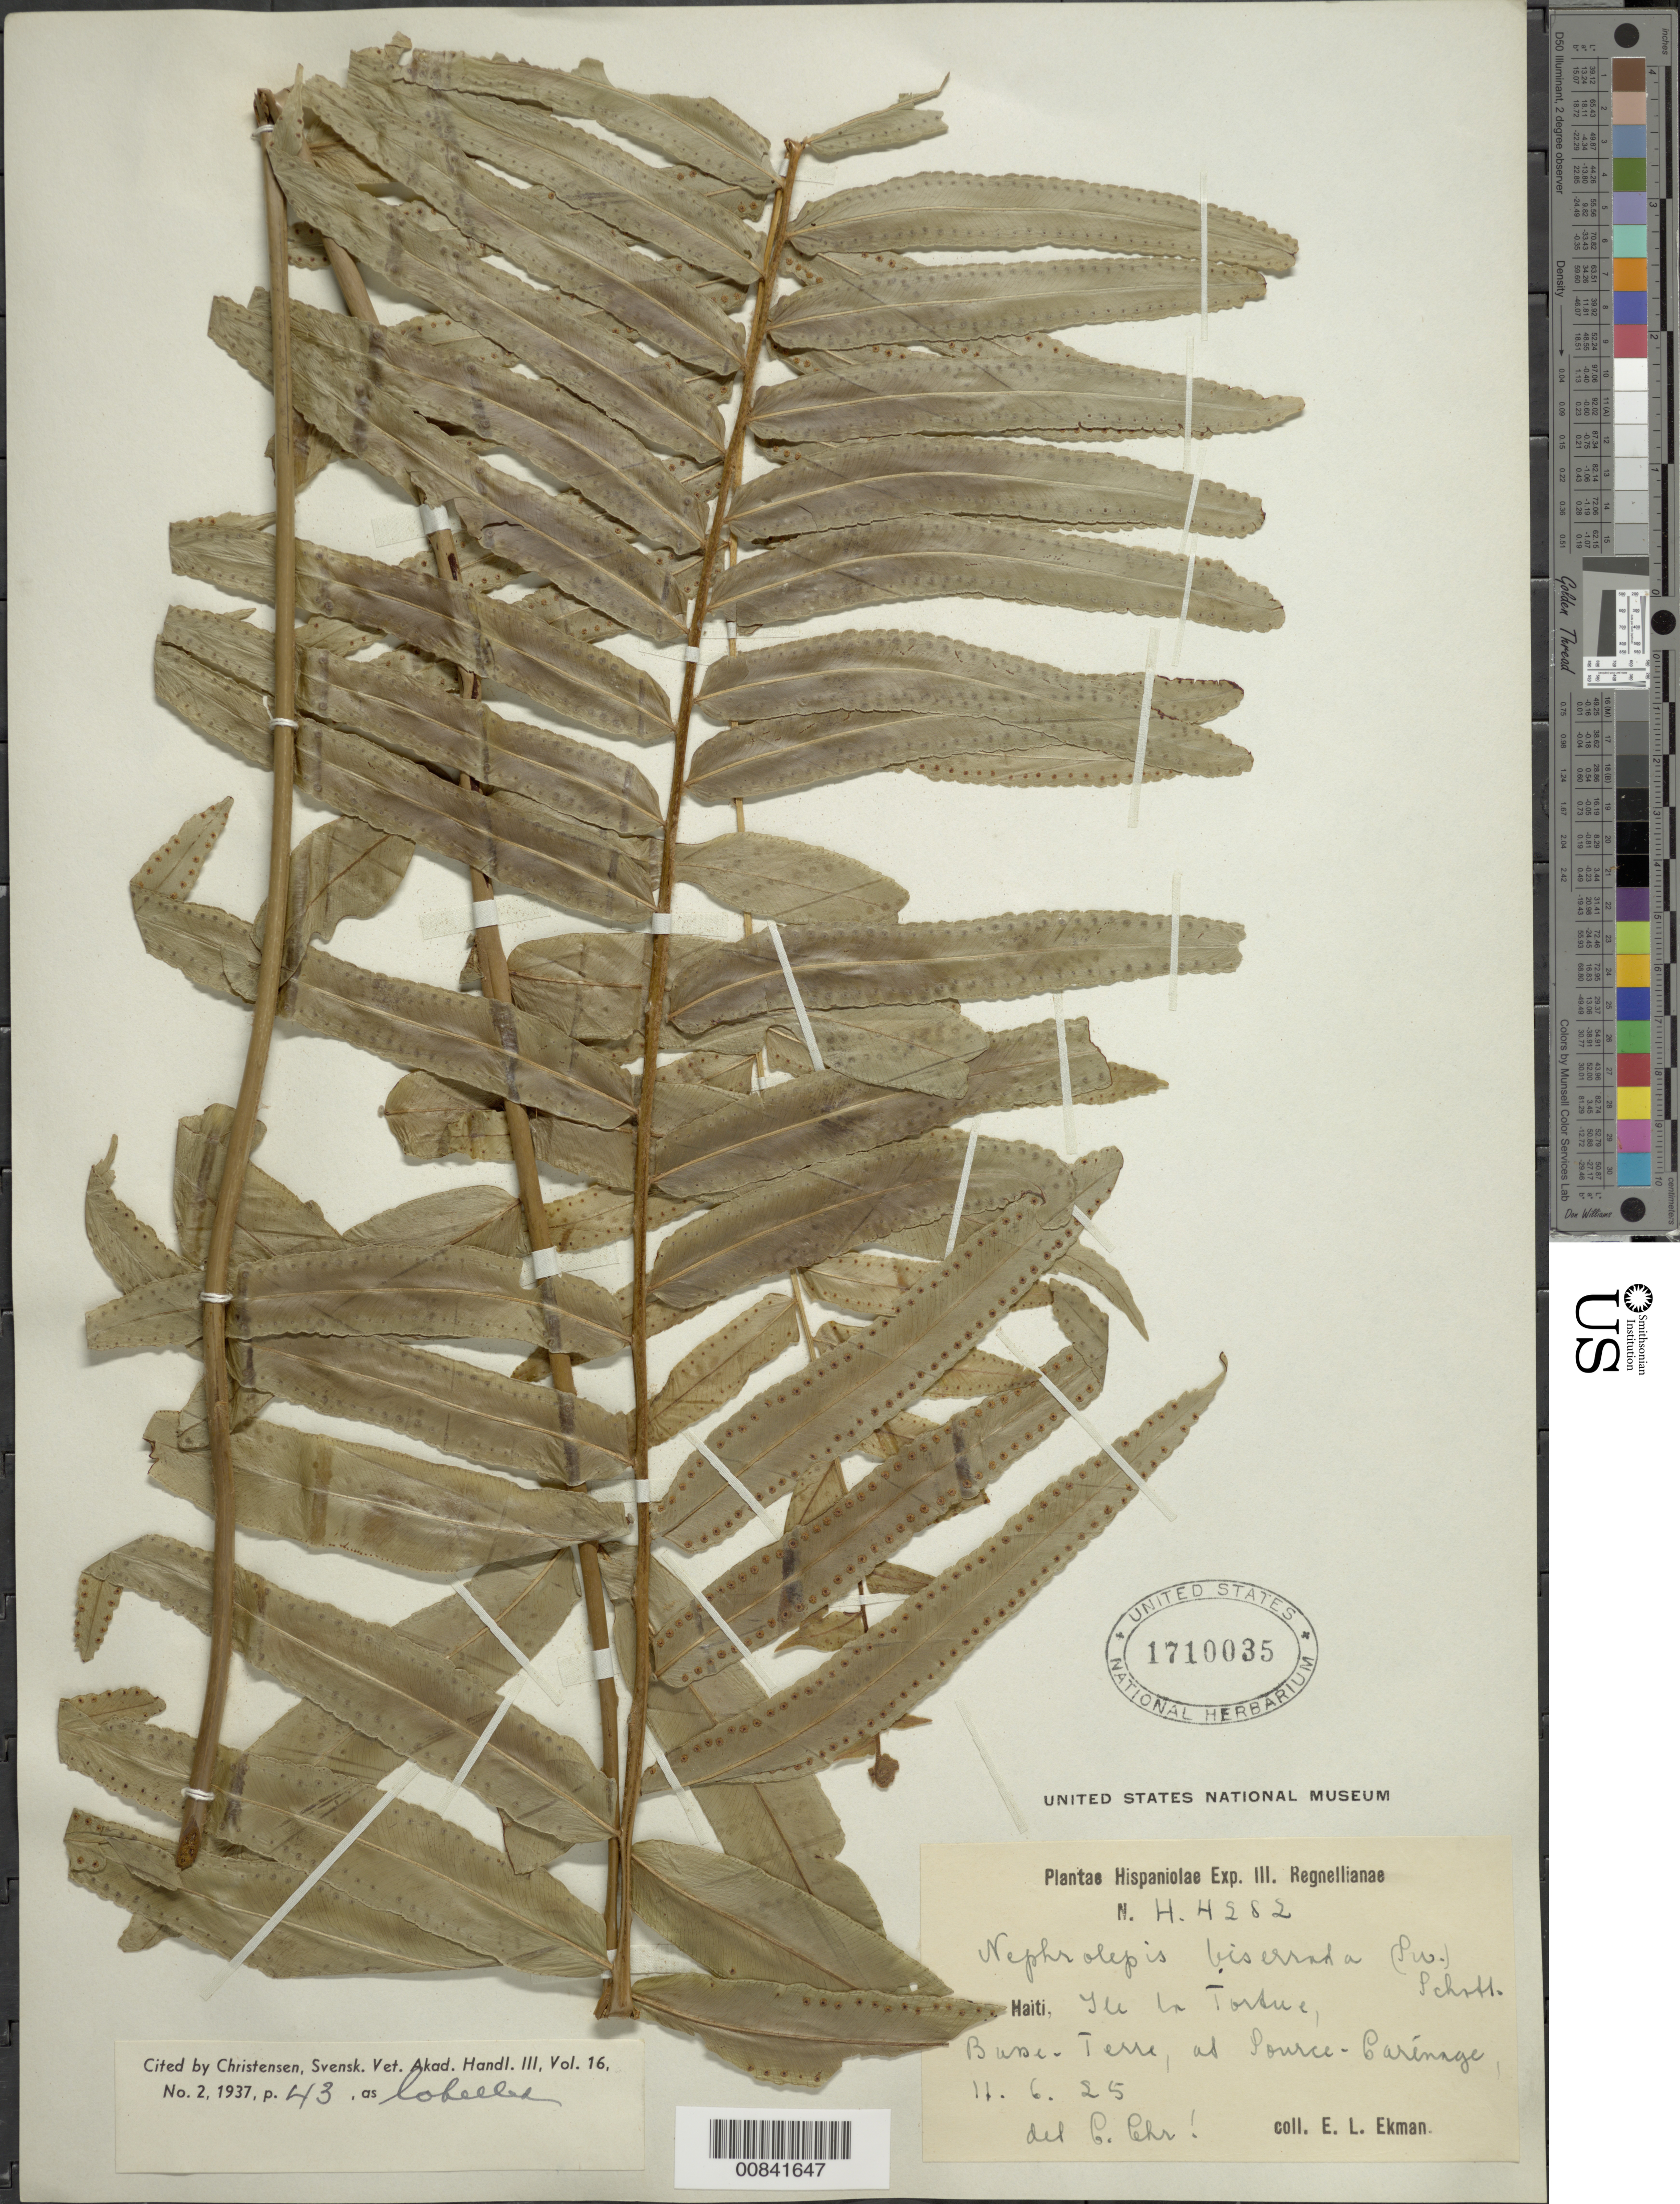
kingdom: Plantae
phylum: Tracheophyta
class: Polypodiopsida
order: Polypodiales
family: Nephrolepidaceae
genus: Nephrolepis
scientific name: Nephrolepis biserrata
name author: (Sw.) Schott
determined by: Christensen, E.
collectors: E. L. Ekman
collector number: H 4282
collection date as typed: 11 Jun 1925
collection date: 1925-06-11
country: Haiti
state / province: Nord-Óuest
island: Île de la Tortue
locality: Ile la Tortue, Basse-Terre, at Source-Carénage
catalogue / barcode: US 1710035